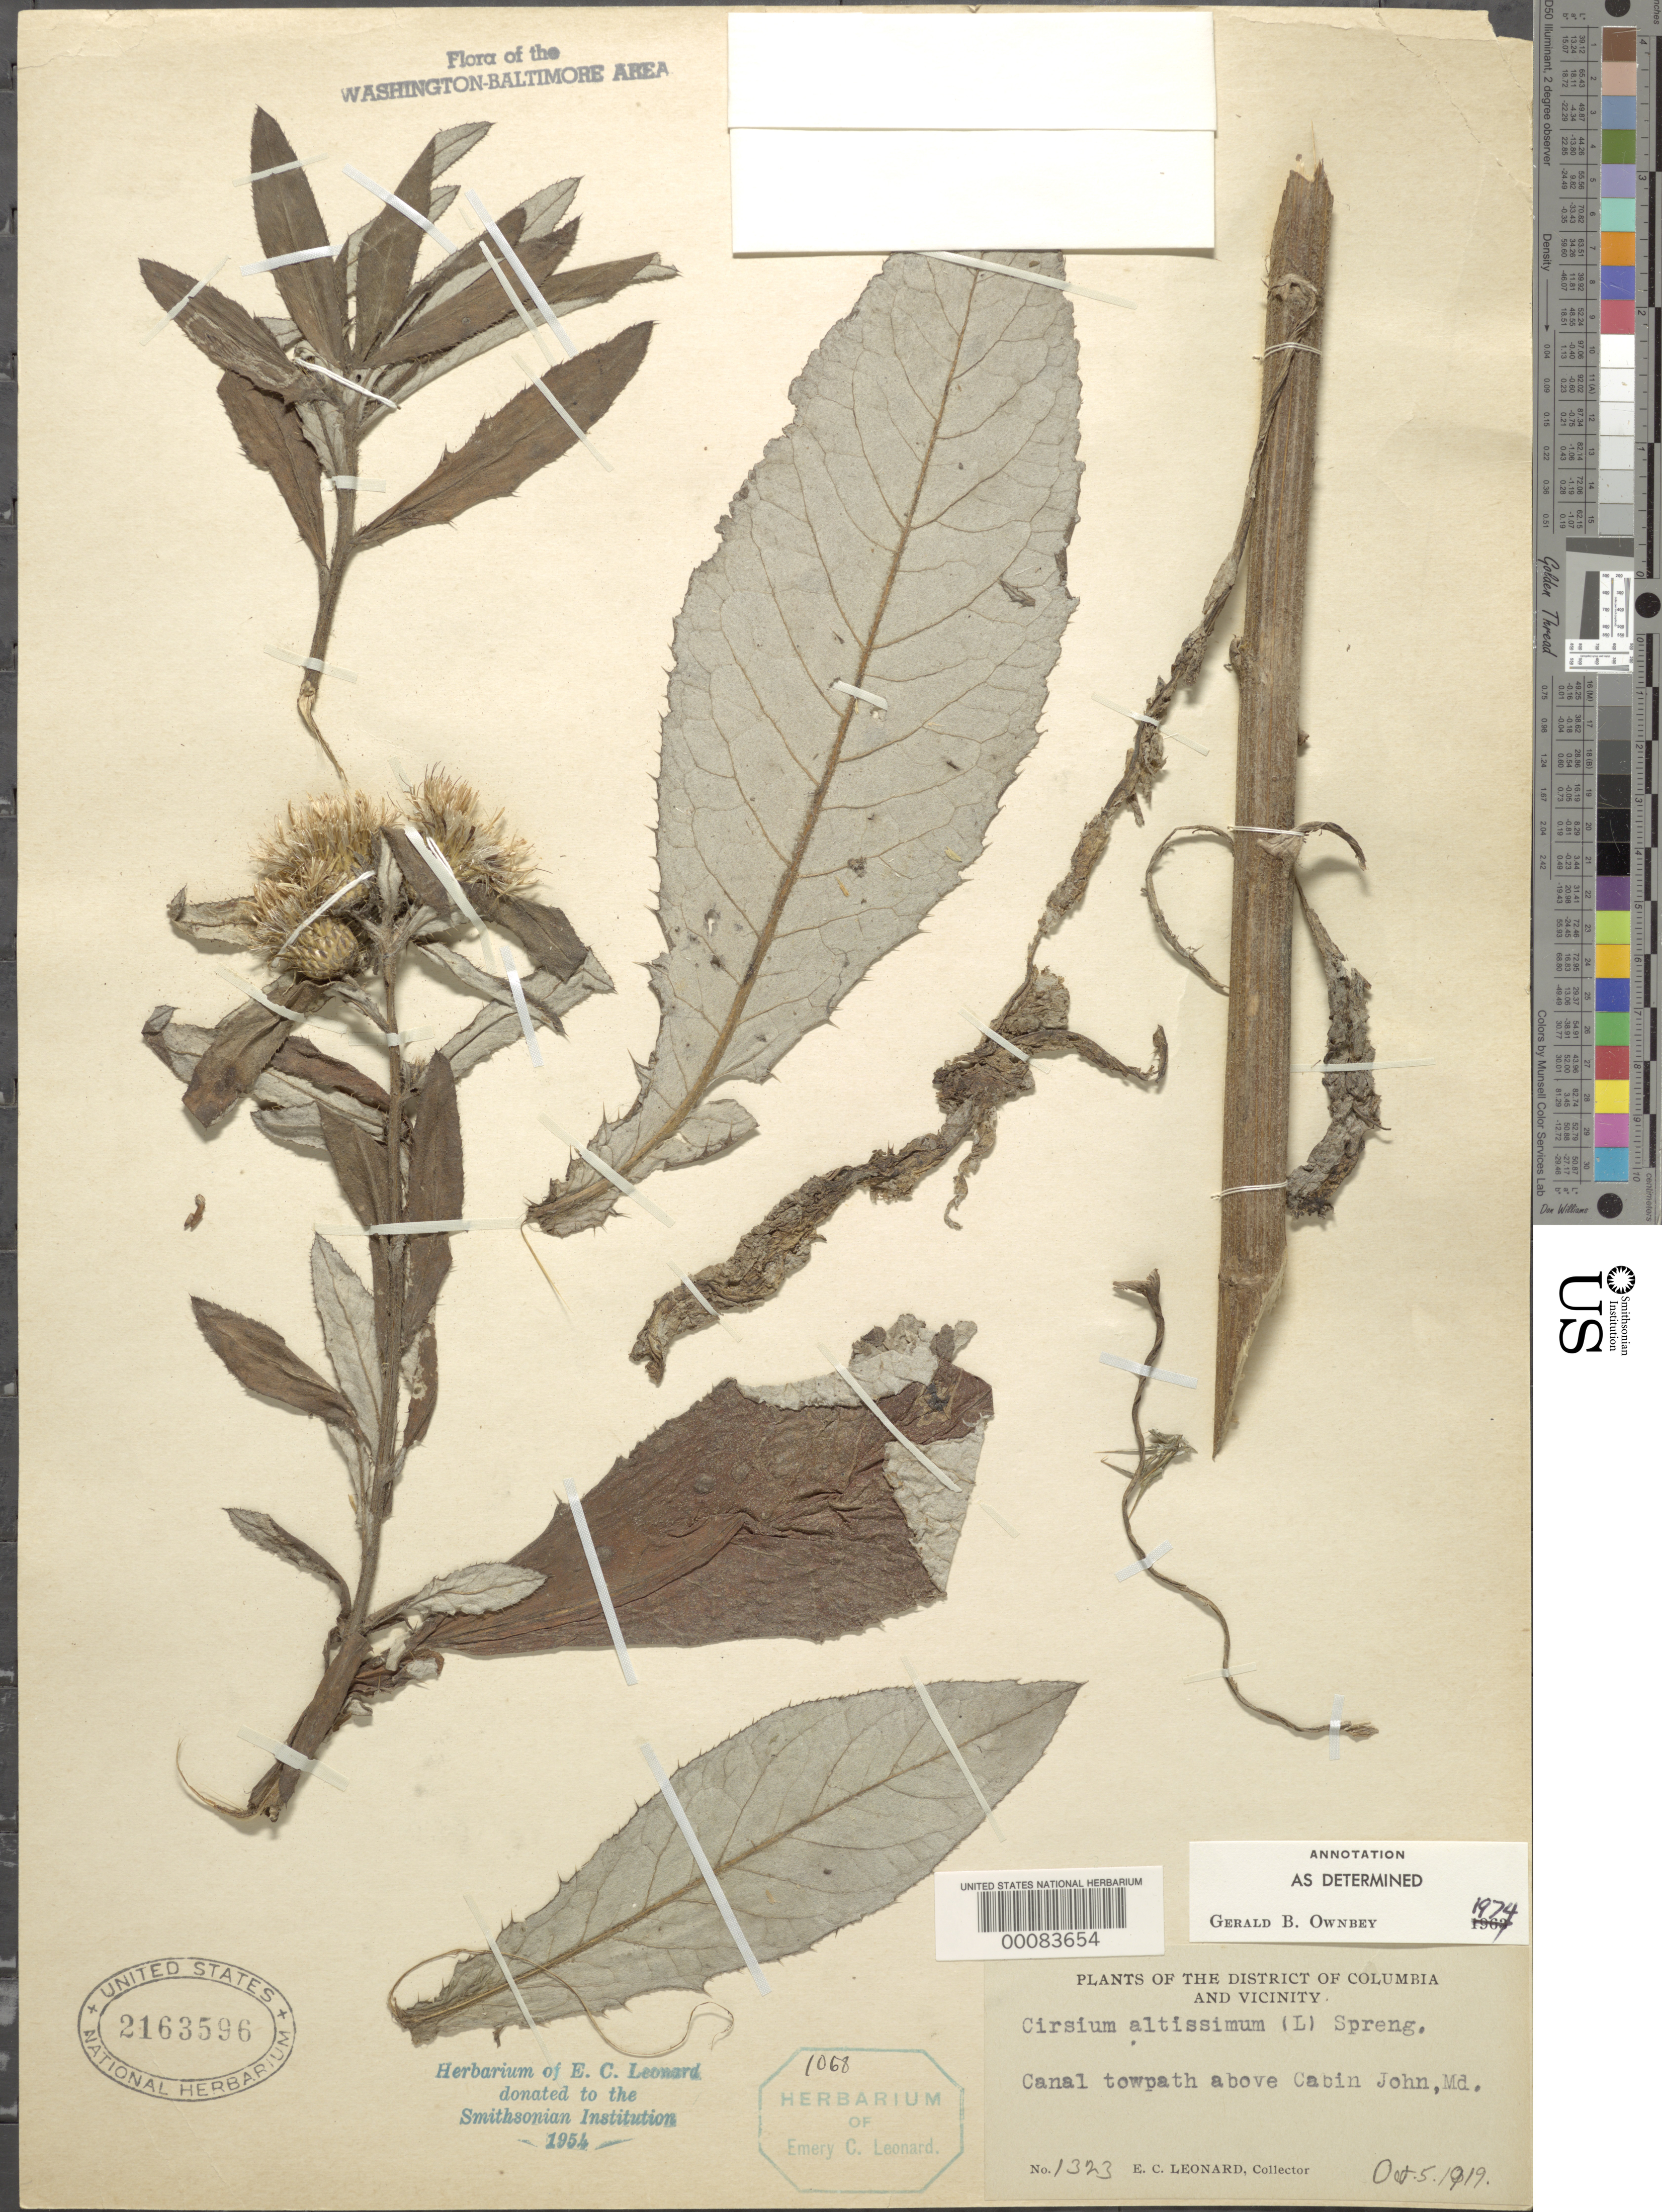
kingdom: Plantae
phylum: Tracheophyta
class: Magnoliopsida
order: Asterales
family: Asteraceae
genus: Cirsium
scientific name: Cirsium altissimum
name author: (L.) Hill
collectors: E. C. Leonard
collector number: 1323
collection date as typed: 05 Oct 1919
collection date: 1919-10-05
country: United States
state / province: Maryland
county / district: Montgomery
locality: Canal above Cabin John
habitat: Towpath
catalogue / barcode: US 2163596